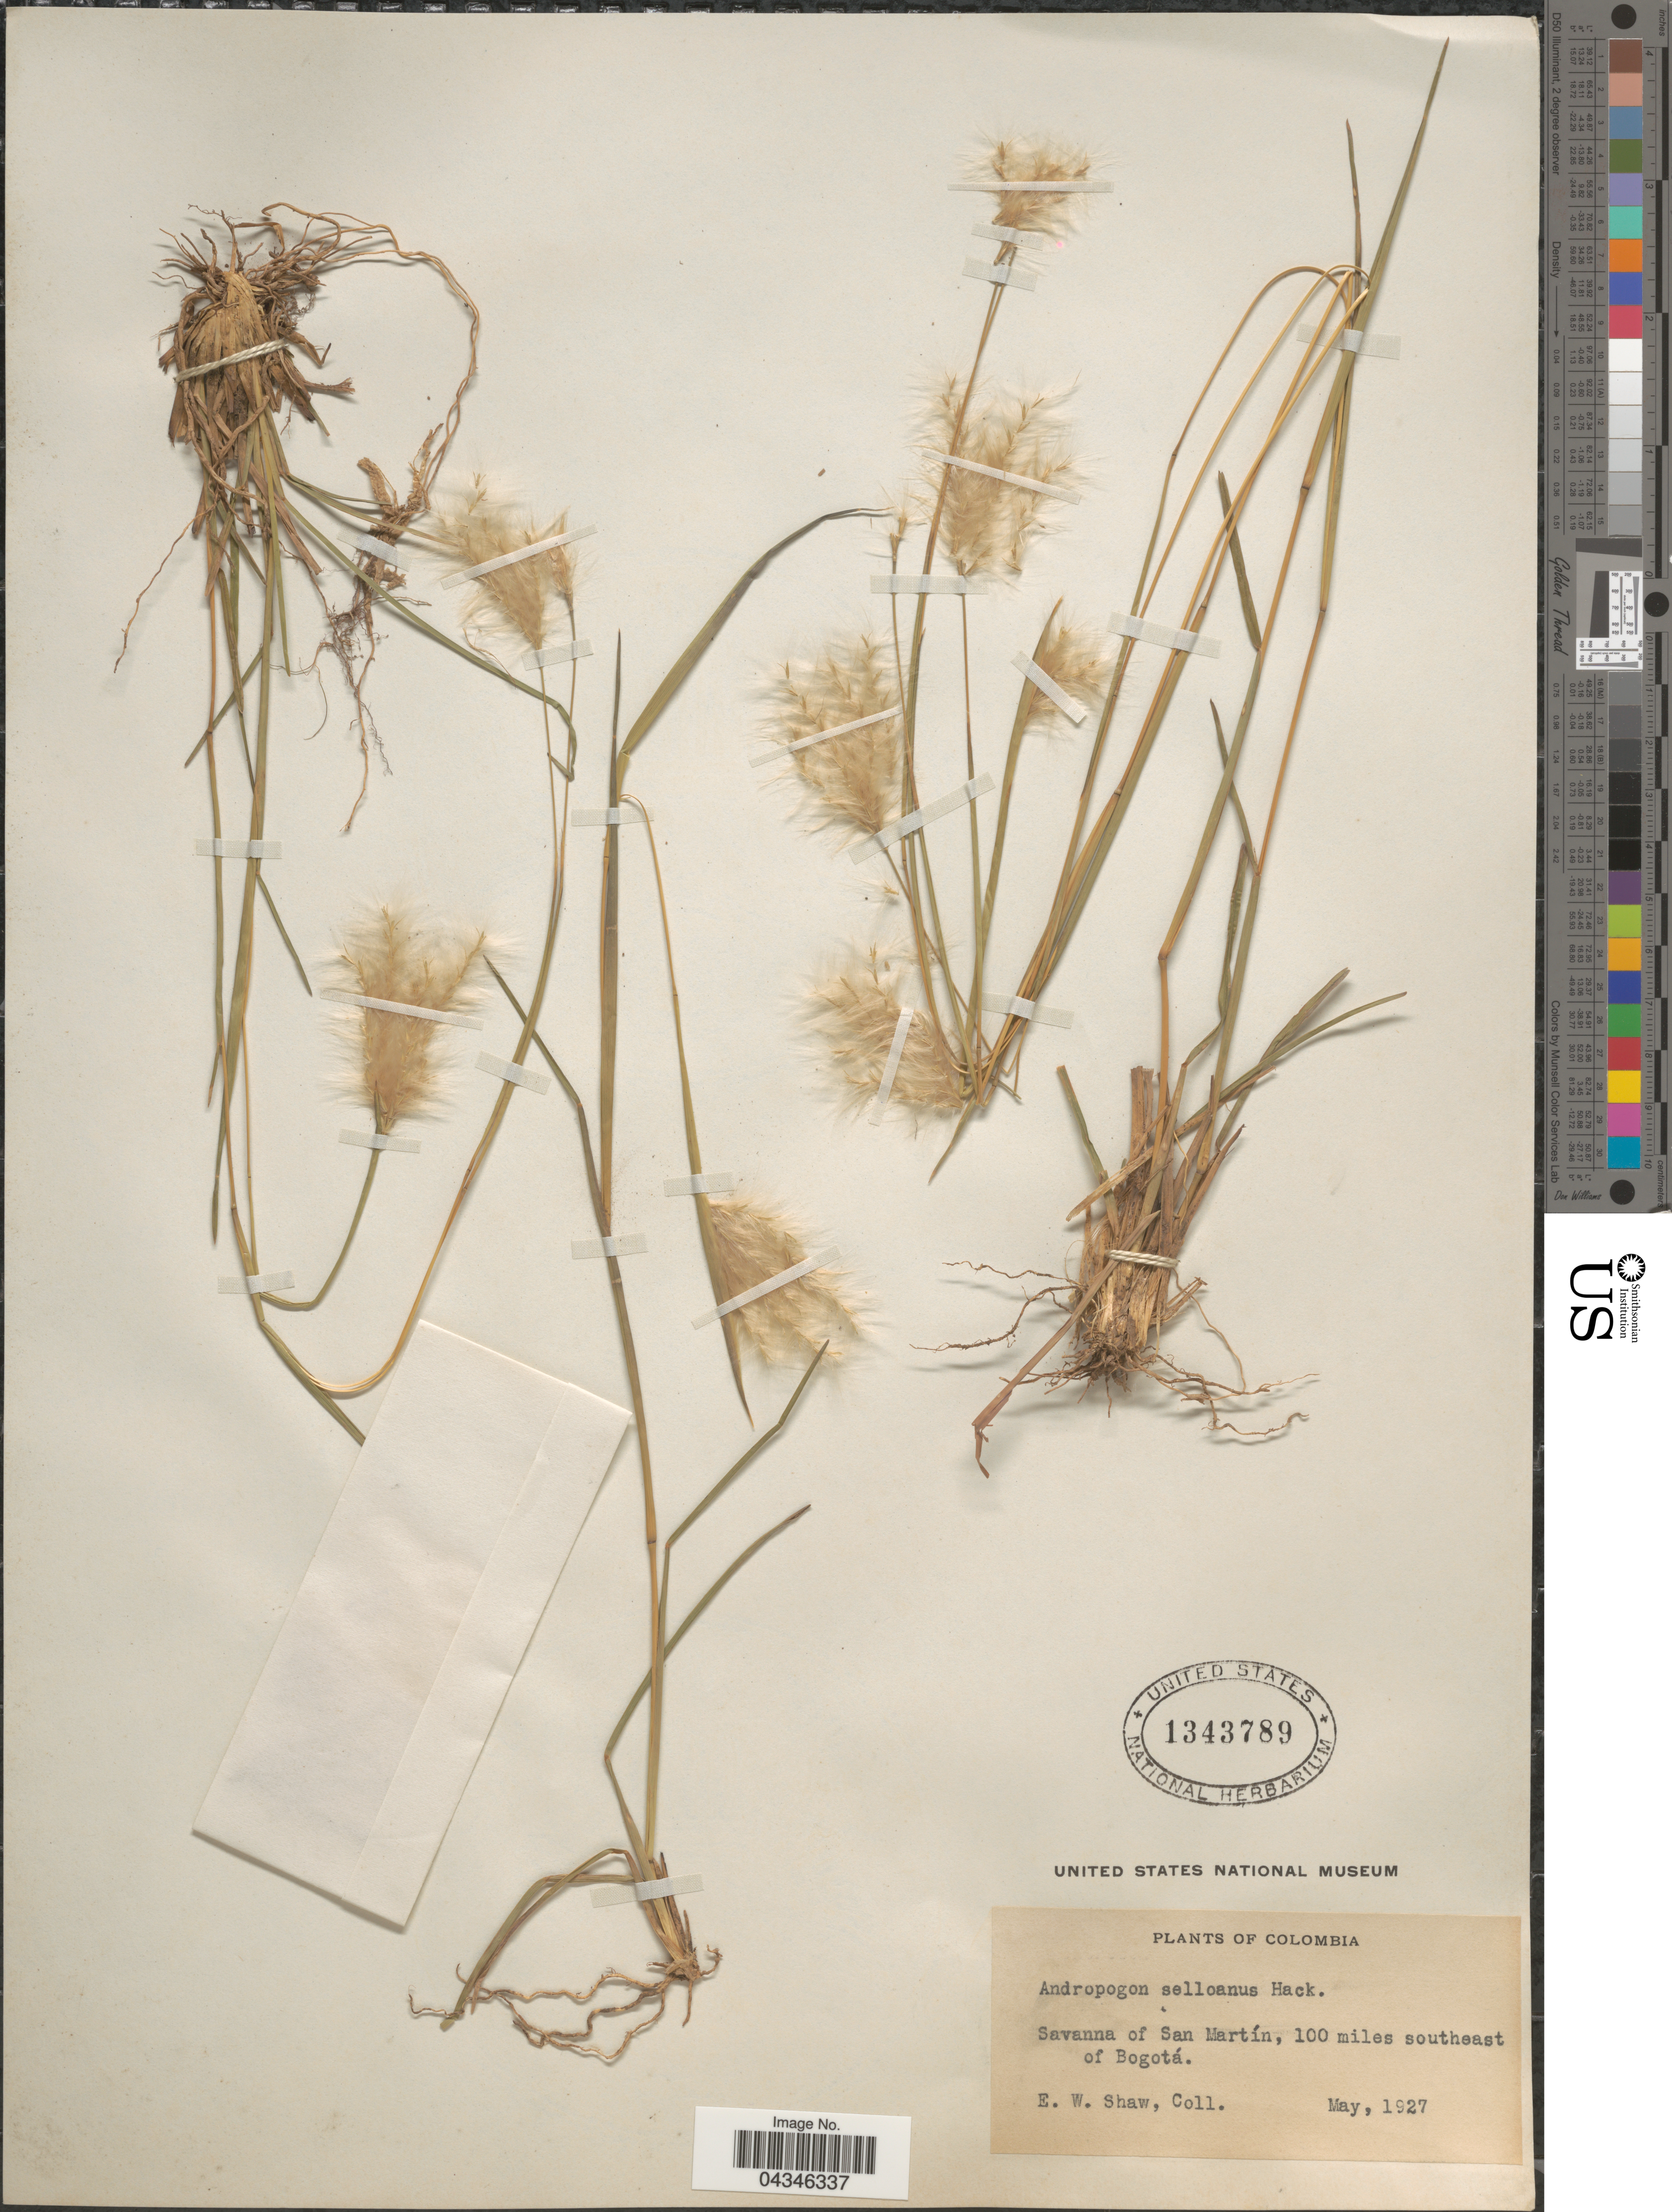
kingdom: Plantae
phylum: Tracheophyta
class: Liliopsida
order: Poales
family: Poaceae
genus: Andropogon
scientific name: Andropogon selloanus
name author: (Hack.) Hack.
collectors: E. W. Shaw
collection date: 1927-05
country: Colombia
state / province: Bogota D.C.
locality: Savanna of San Martín, 100 miles southeast of Bogotá.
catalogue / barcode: US 1343789